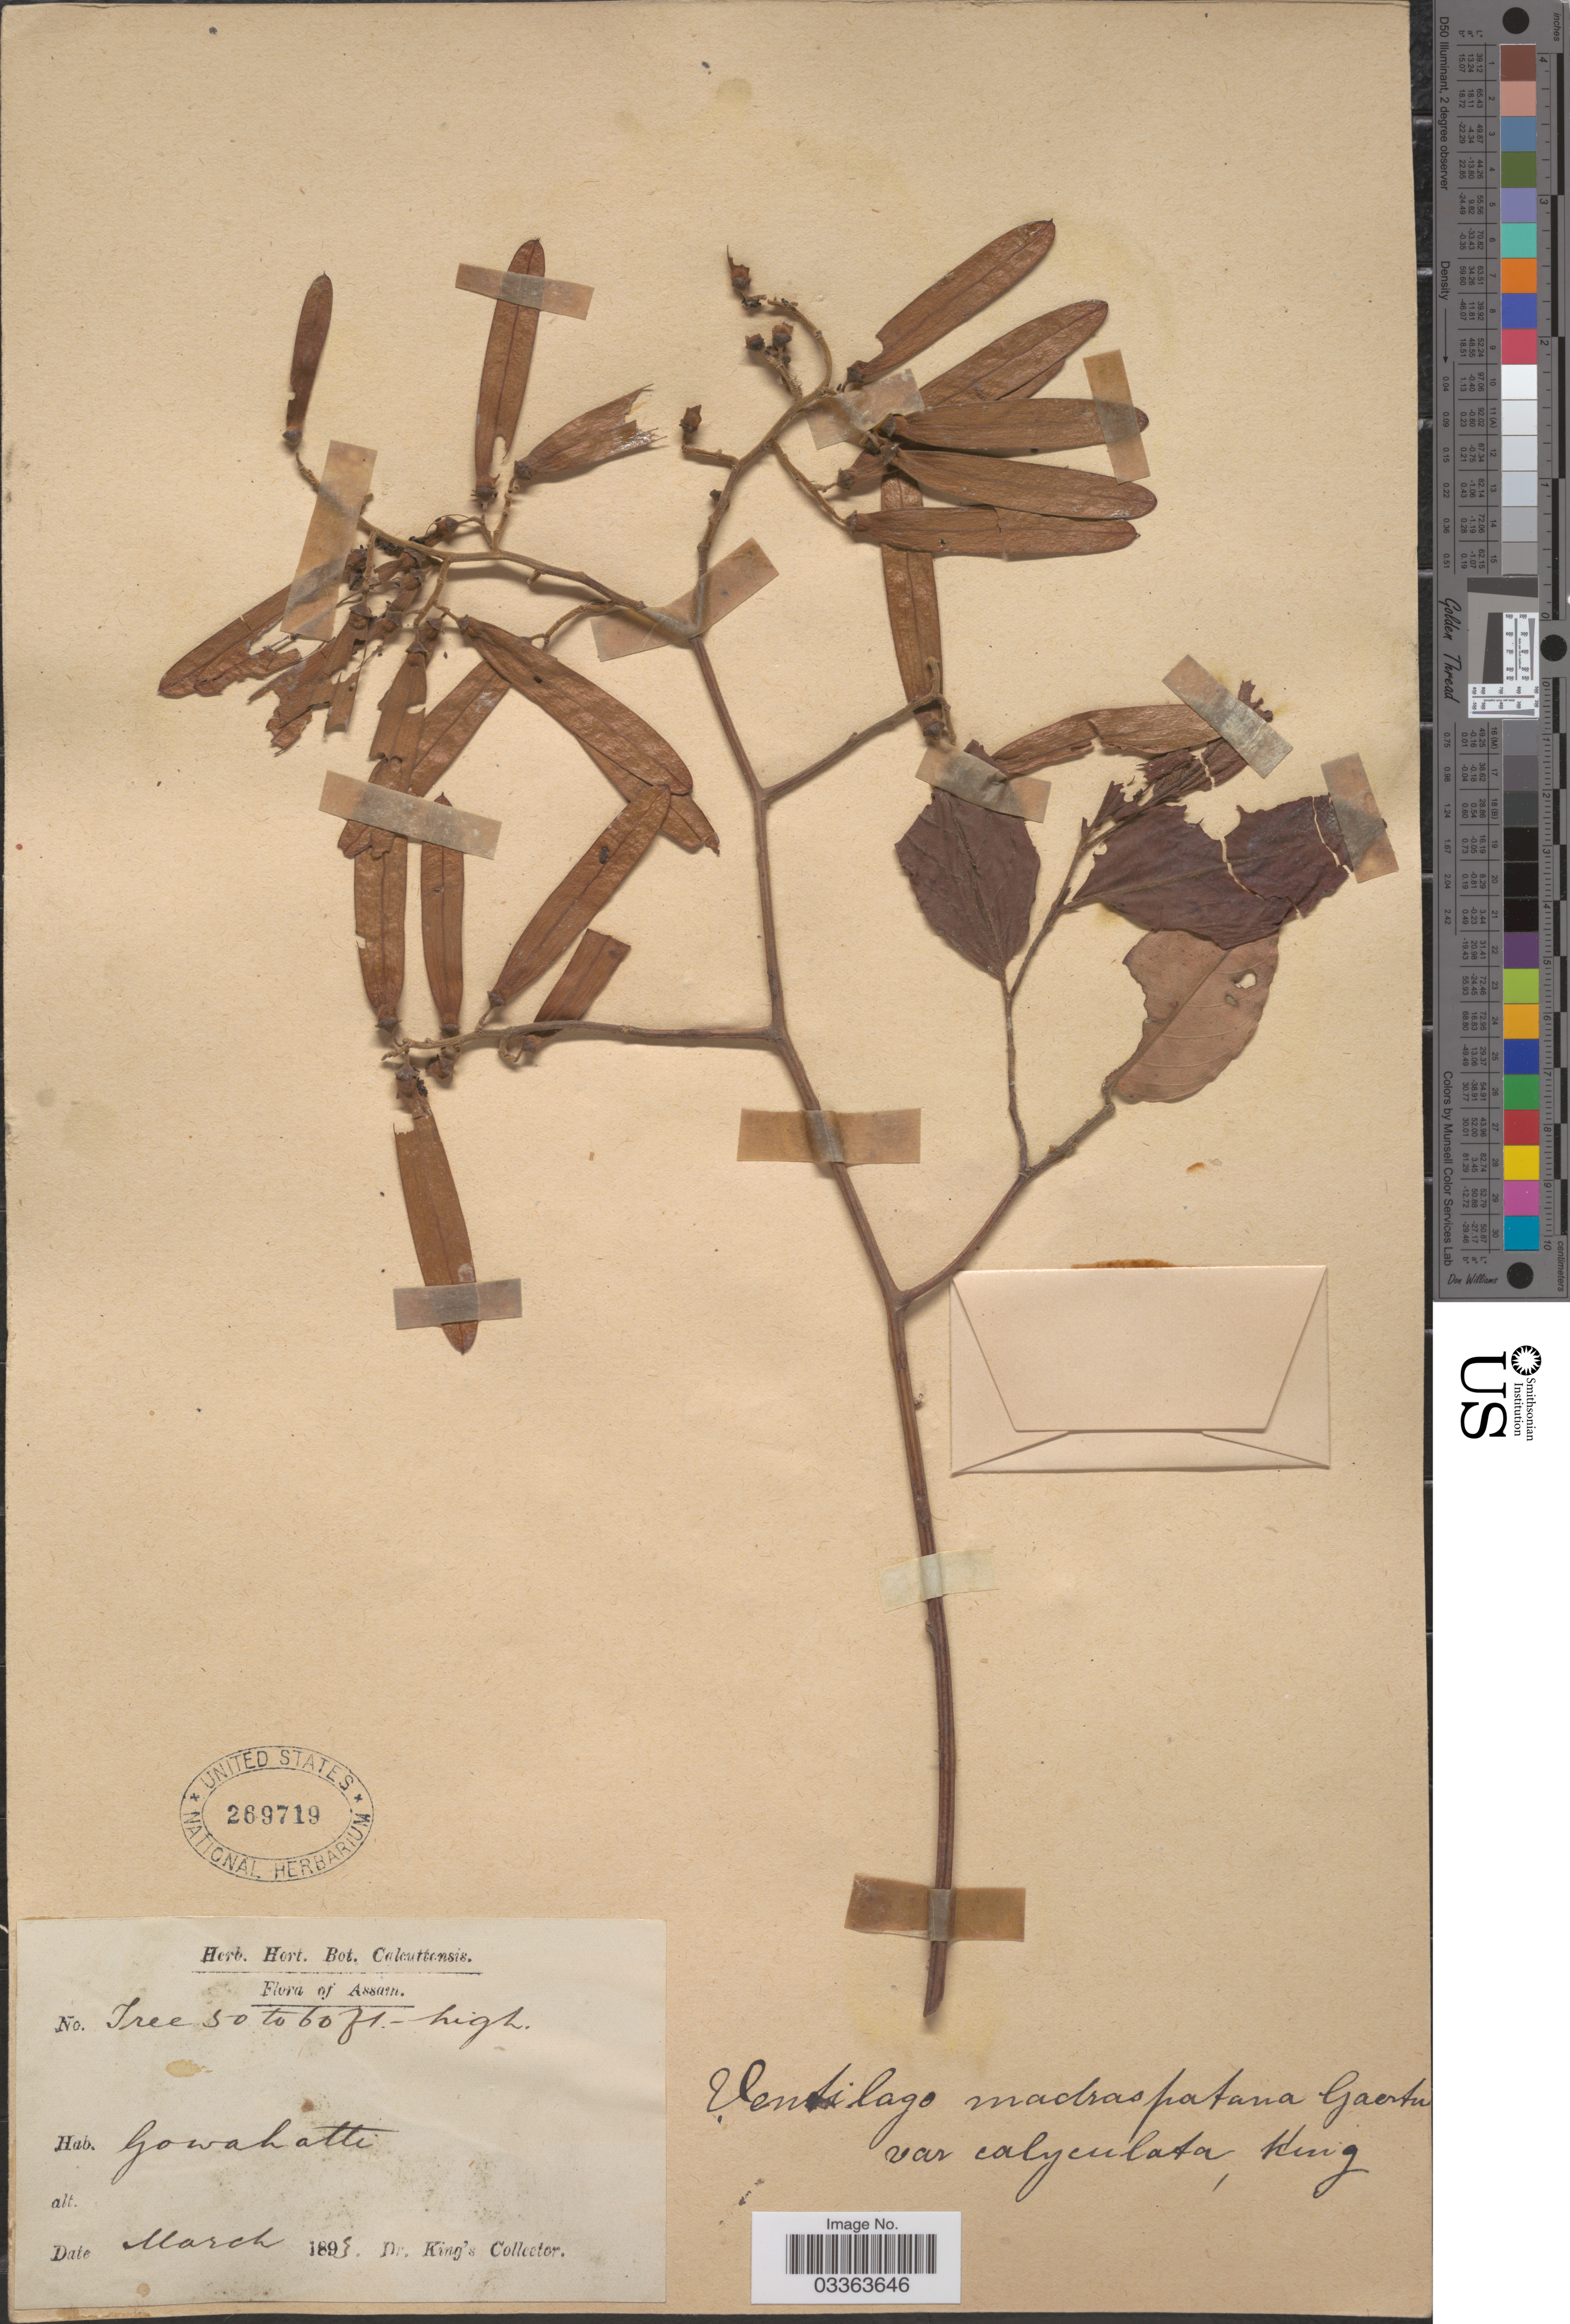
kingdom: Plantae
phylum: Tracheophyta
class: Magnoliopsida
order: Rosales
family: Rhamnaceae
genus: Ventilago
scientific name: Ventilago madraspatana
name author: Gaertn.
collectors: Dr. King's collector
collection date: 1893-03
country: India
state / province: Assam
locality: Gowahatti.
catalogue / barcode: US 269719